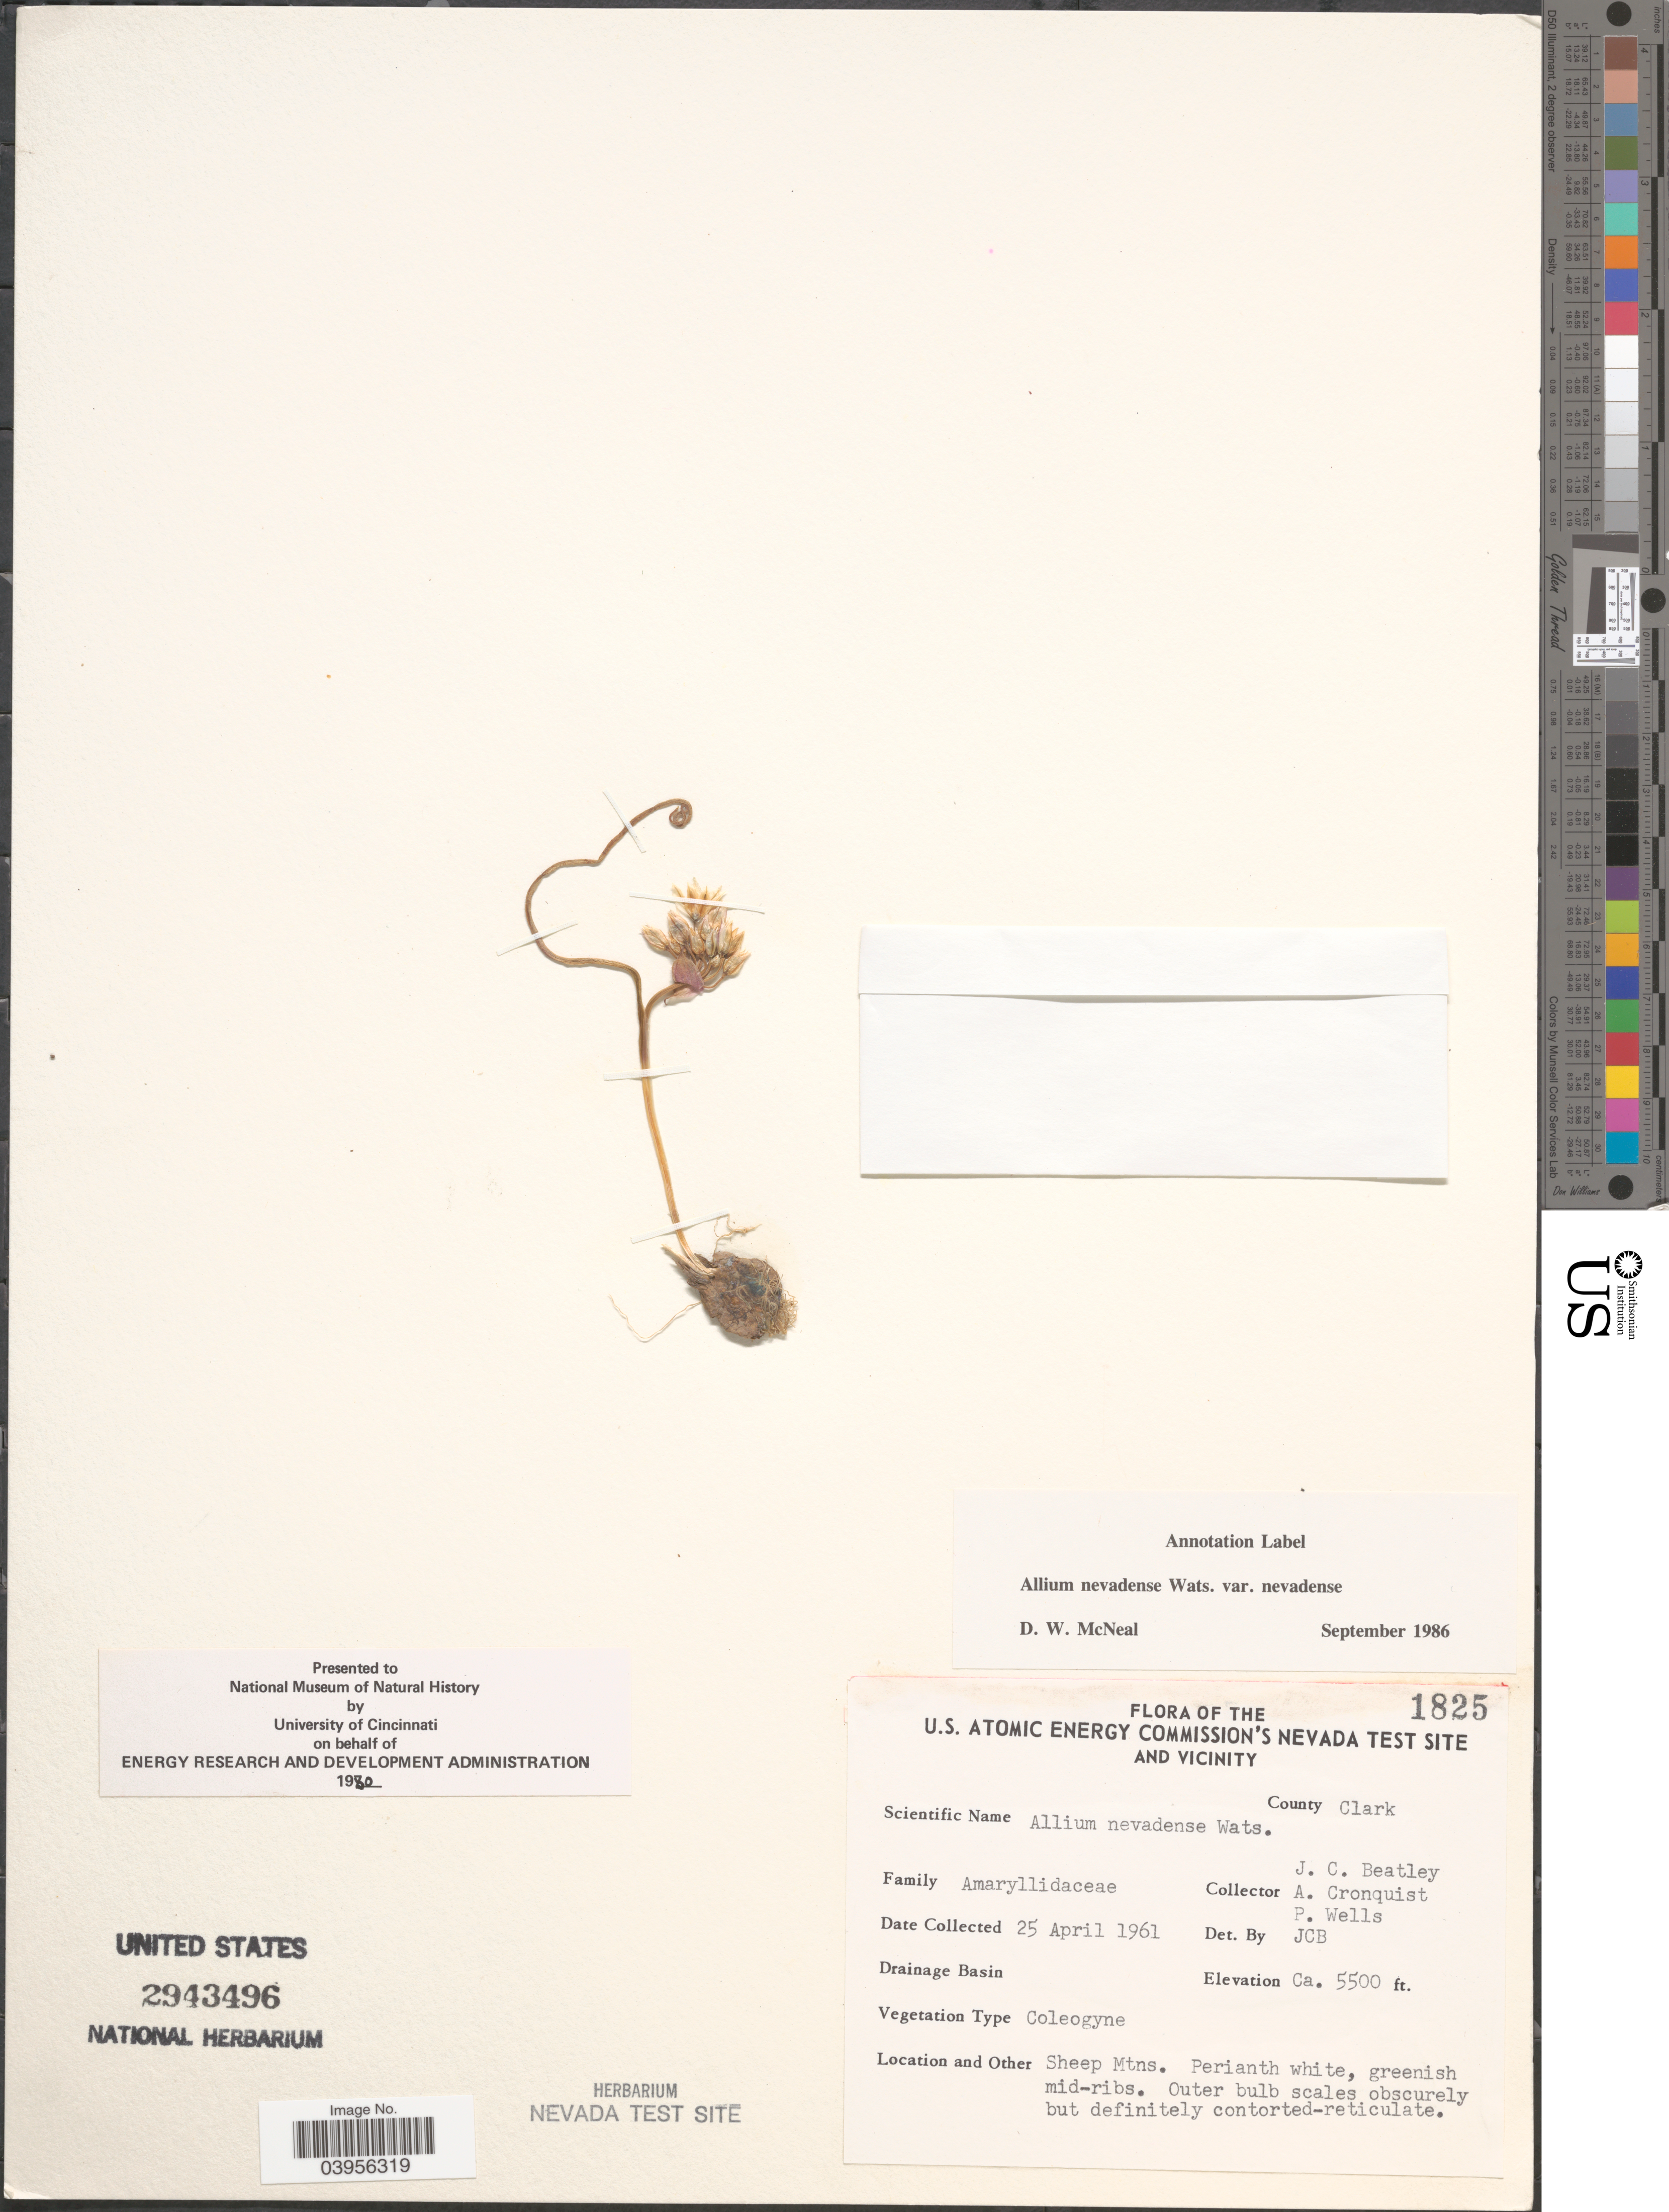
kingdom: Plantae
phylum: Tracheophyta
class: Liliopsida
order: Asparagales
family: Amaryllidaceae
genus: Allium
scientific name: Allium nevadense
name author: S. Watson in C. King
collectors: J. C. Beatley, A. Cronquist & P. Wells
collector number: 1825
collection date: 1961-04-25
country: United States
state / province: Nevada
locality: U.S. Atomic Energy Commision's Nevada Test Site and Vicinity. County Clark. Sheep Mtns.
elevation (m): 1676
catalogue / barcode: US 2943496